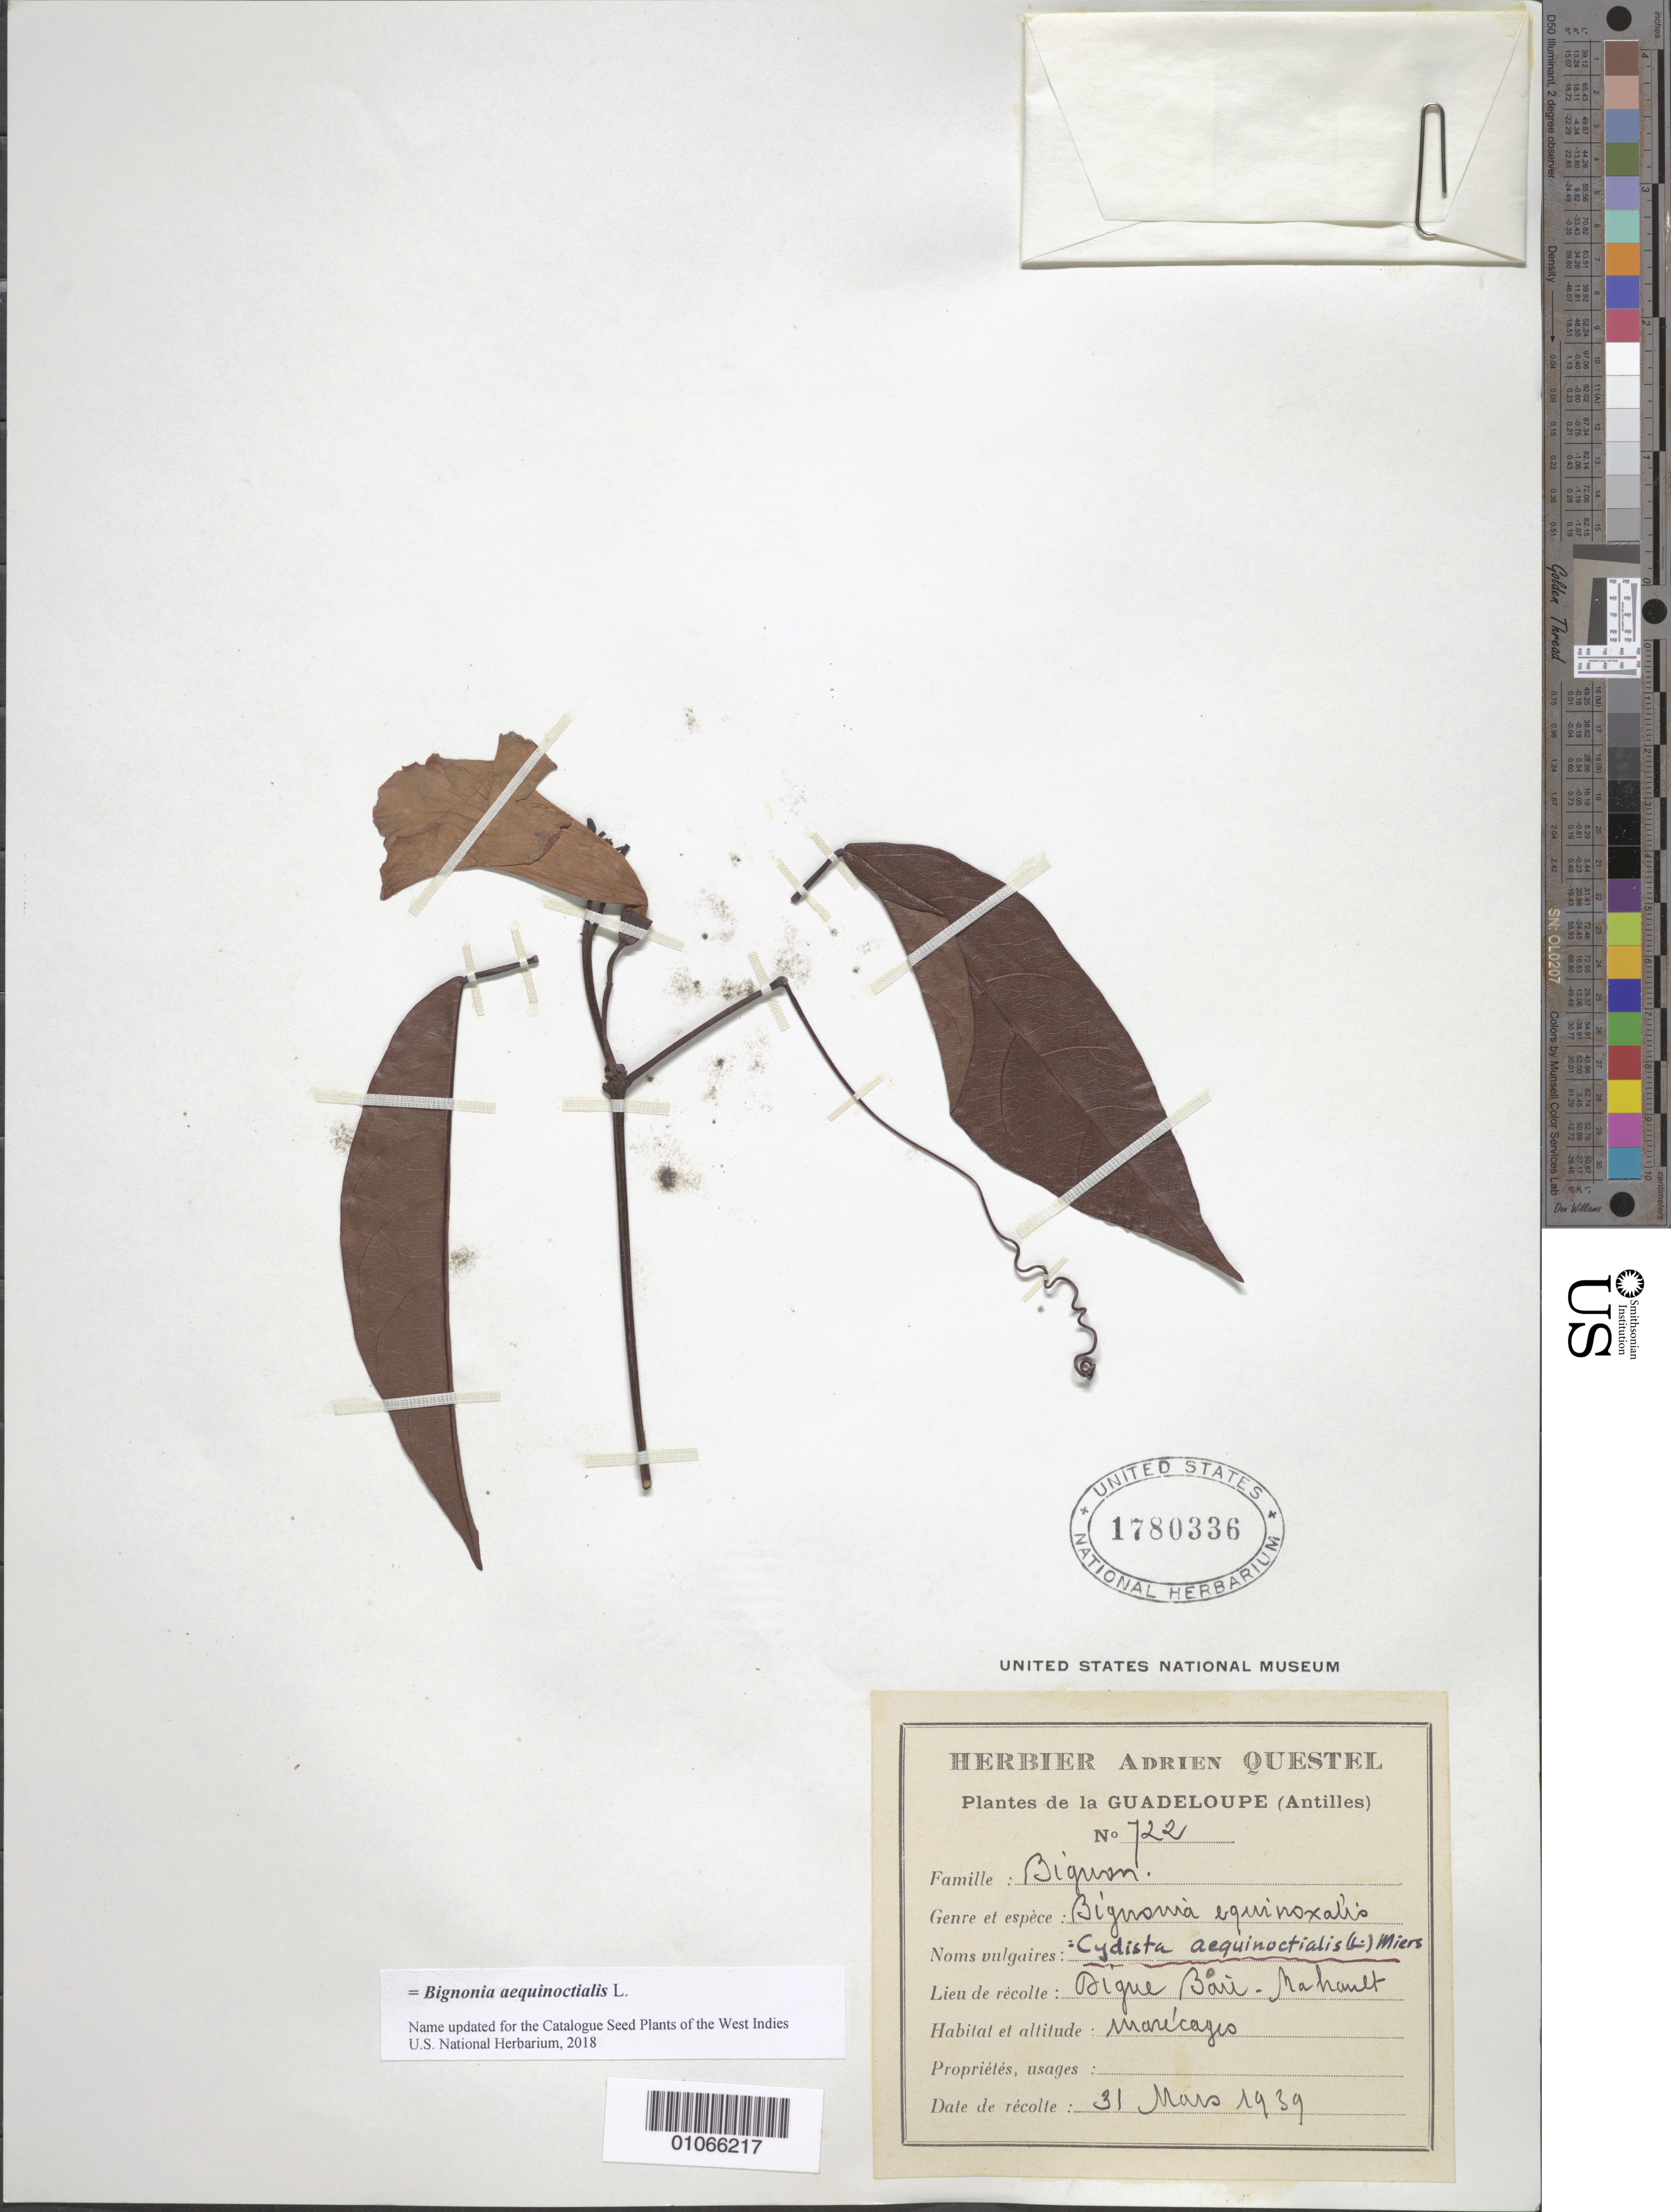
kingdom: Plantae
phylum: Tracheophyta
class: Magnoliopsida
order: Lamiales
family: Bignoniaceae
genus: Bignonia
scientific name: Bignonia aequinoctialis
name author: L.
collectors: A. Questel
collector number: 722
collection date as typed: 31 Mar 1939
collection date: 1939-03-31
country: Guadeloupe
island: Basse Terre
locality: Baie-Mahault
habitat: Marécages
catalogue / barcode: US 1780336